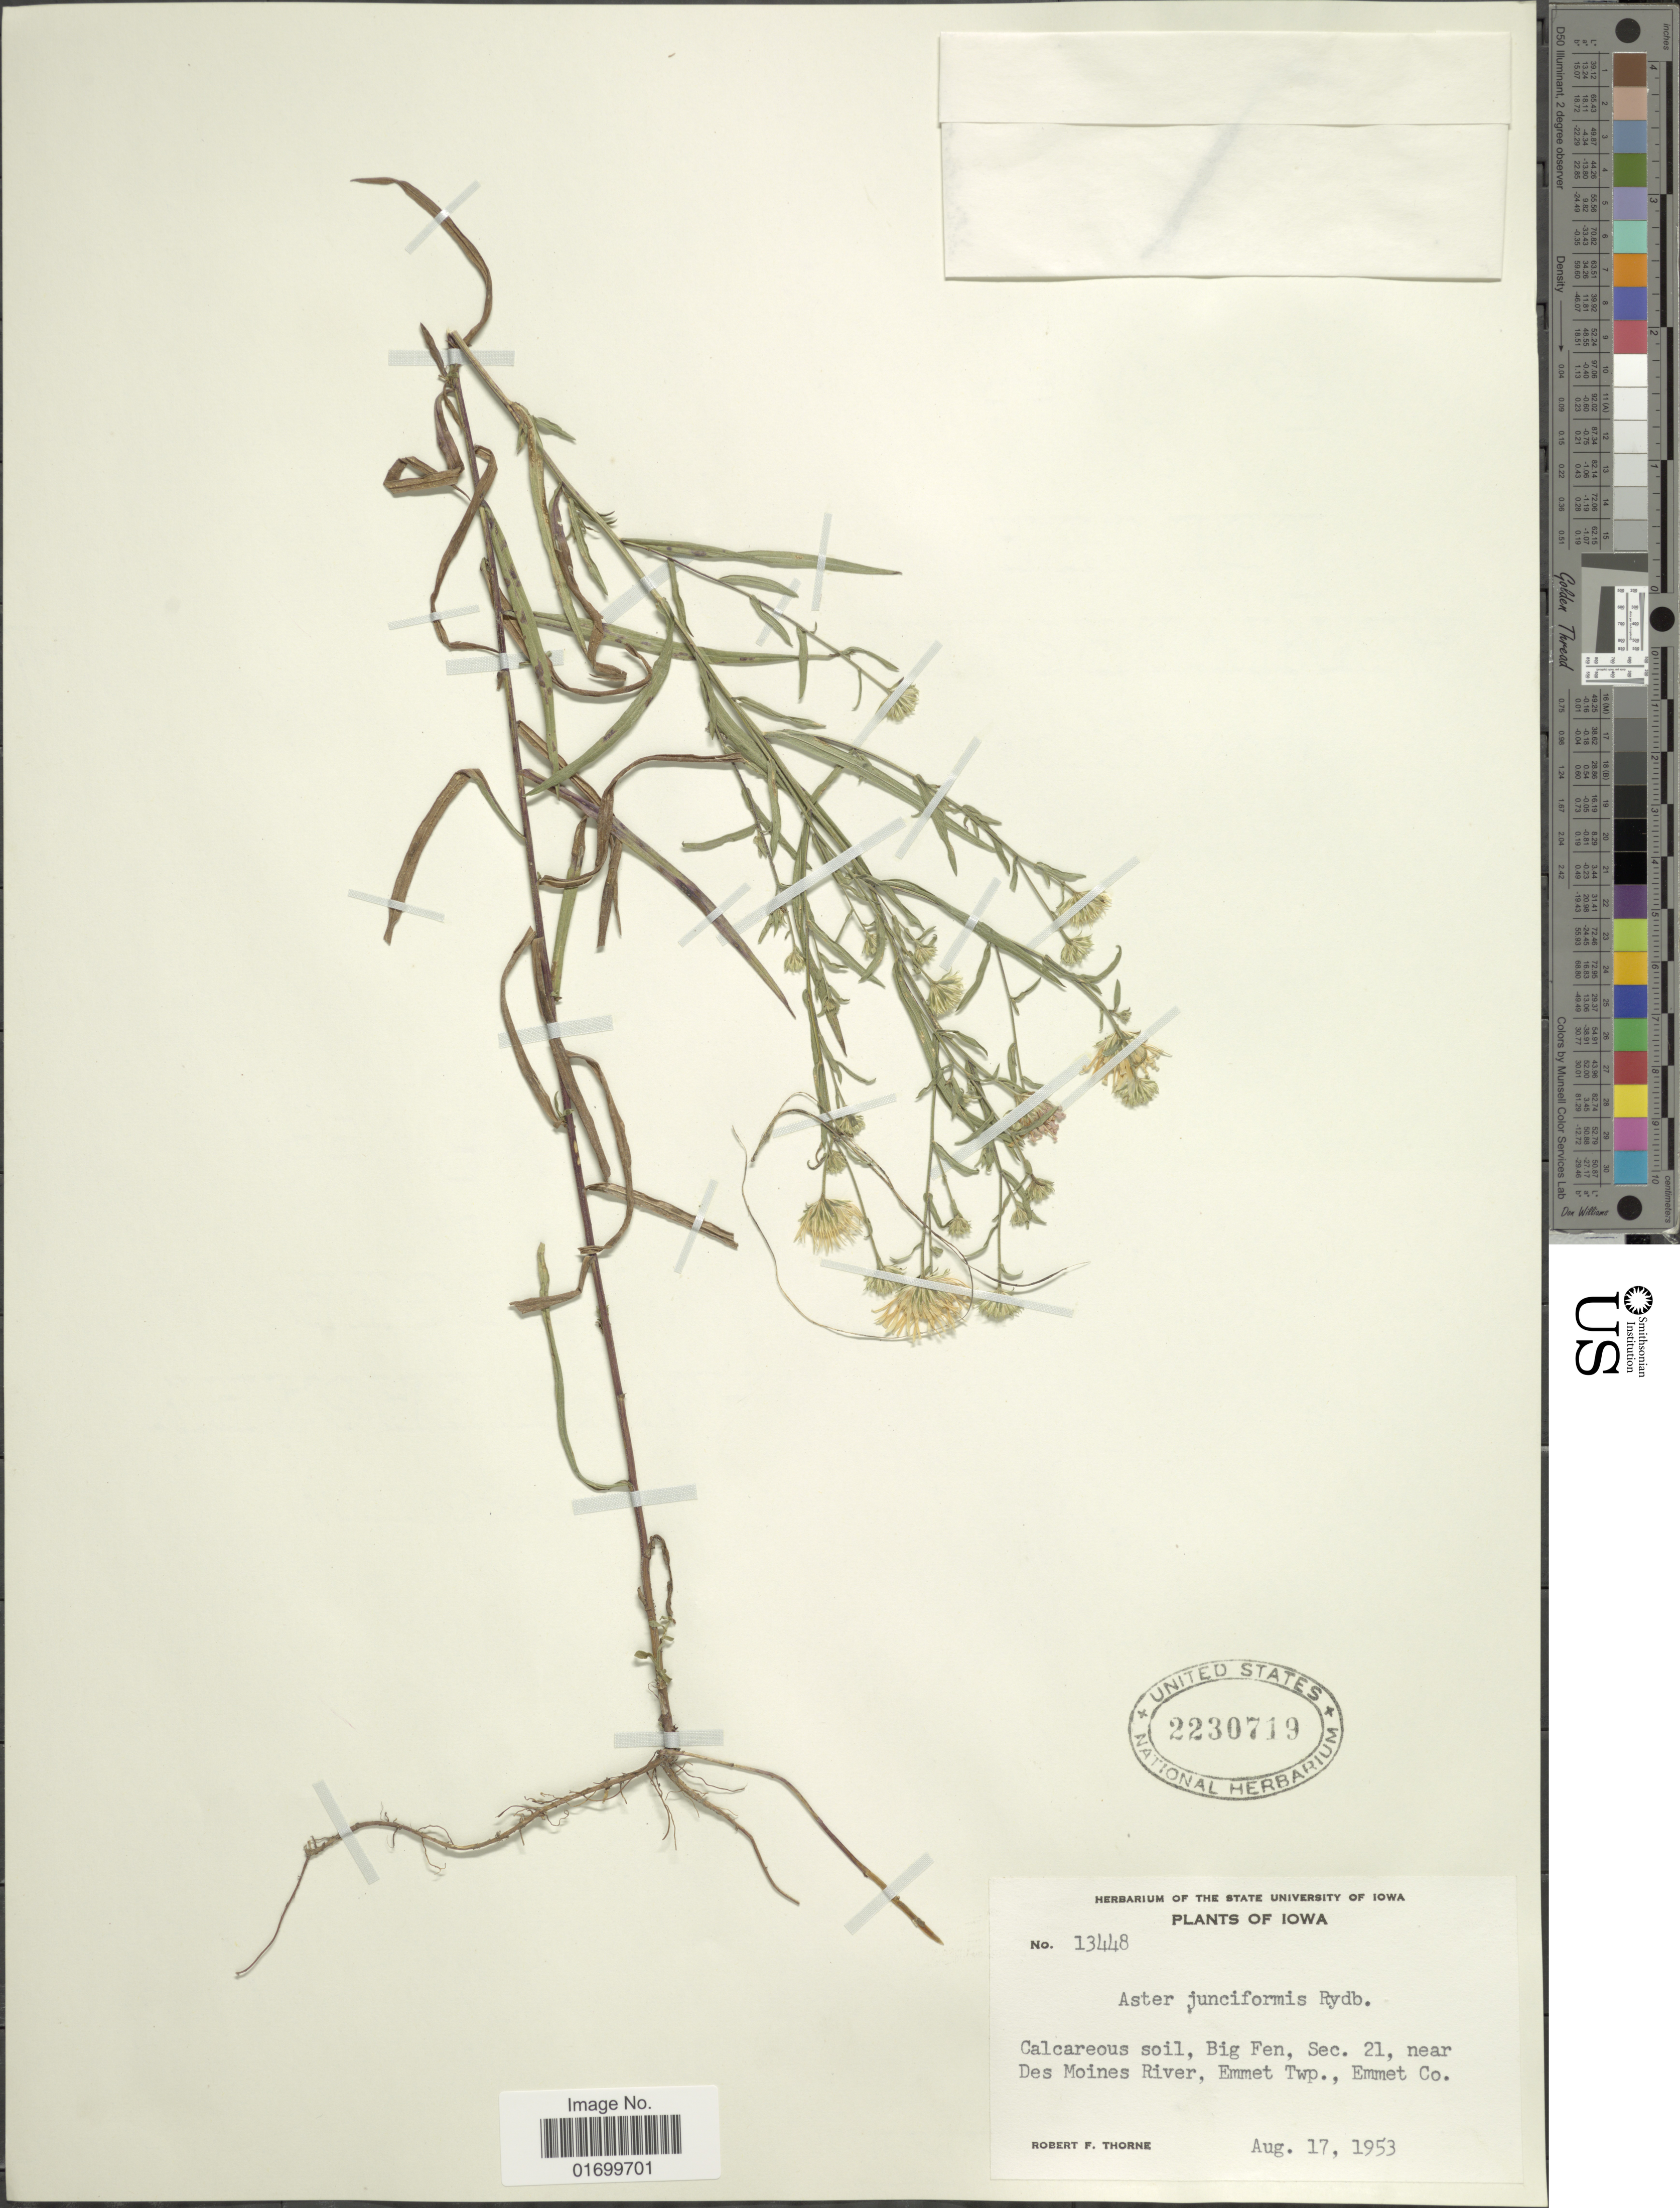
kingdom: Plantae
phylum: Tracheophyta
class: Magnoliopsida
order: Asterales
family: Asteraceae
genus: Symphyotrichum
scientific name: Symphyotrichum boreale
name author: (Torr. & A. Gray) Á. Löve & D. Löve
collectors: R. F. Thorne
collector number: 13448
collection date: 1953-08-17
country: United States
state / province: Iowa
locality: Big Fen, Sec. 21, near Des Moines River, Emmet Twp., Emmet Co.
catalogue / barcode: US 2230719